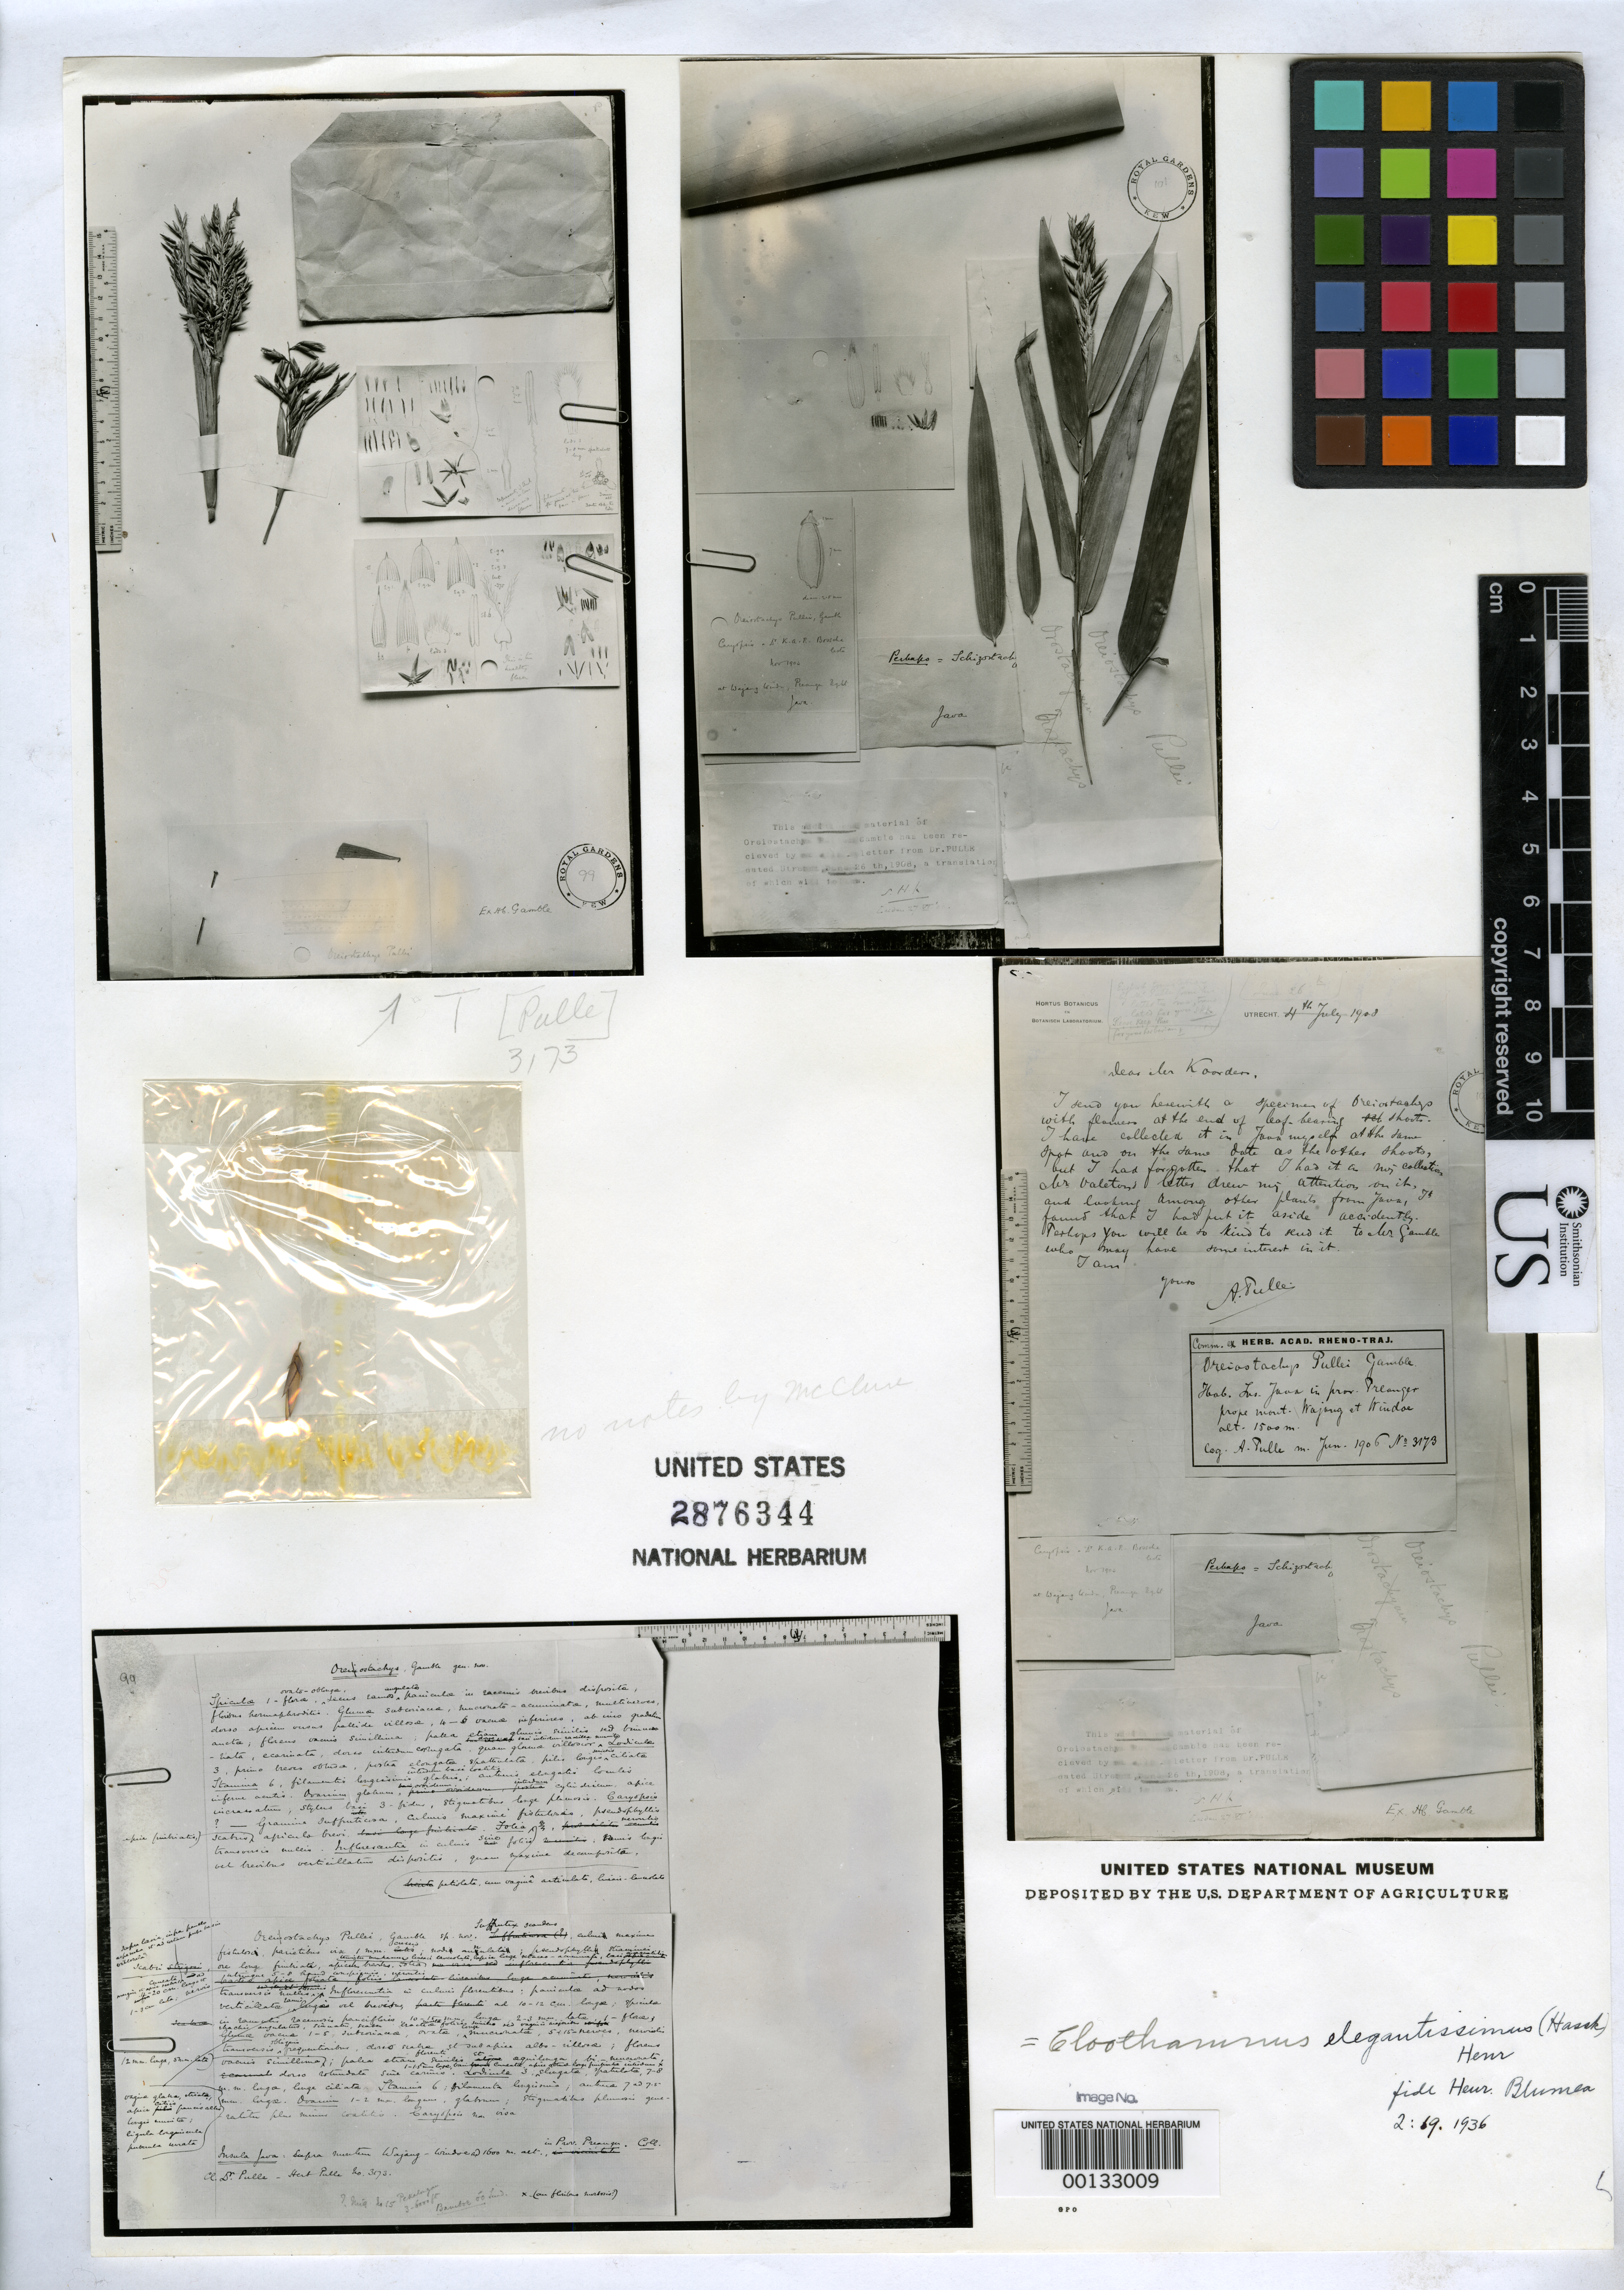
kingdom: Plantae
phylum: Tracheophyta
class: Liliopsida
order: Poales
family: Poaceae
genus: Oreiostachys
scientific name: Oreiostachys pullei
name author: Gamble in Koord.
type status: Type Material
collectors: A. A. Pulle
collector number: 3173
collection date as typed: Jun 1906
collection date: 1906-06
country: Indonesia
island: Java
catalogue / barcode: US 2876344